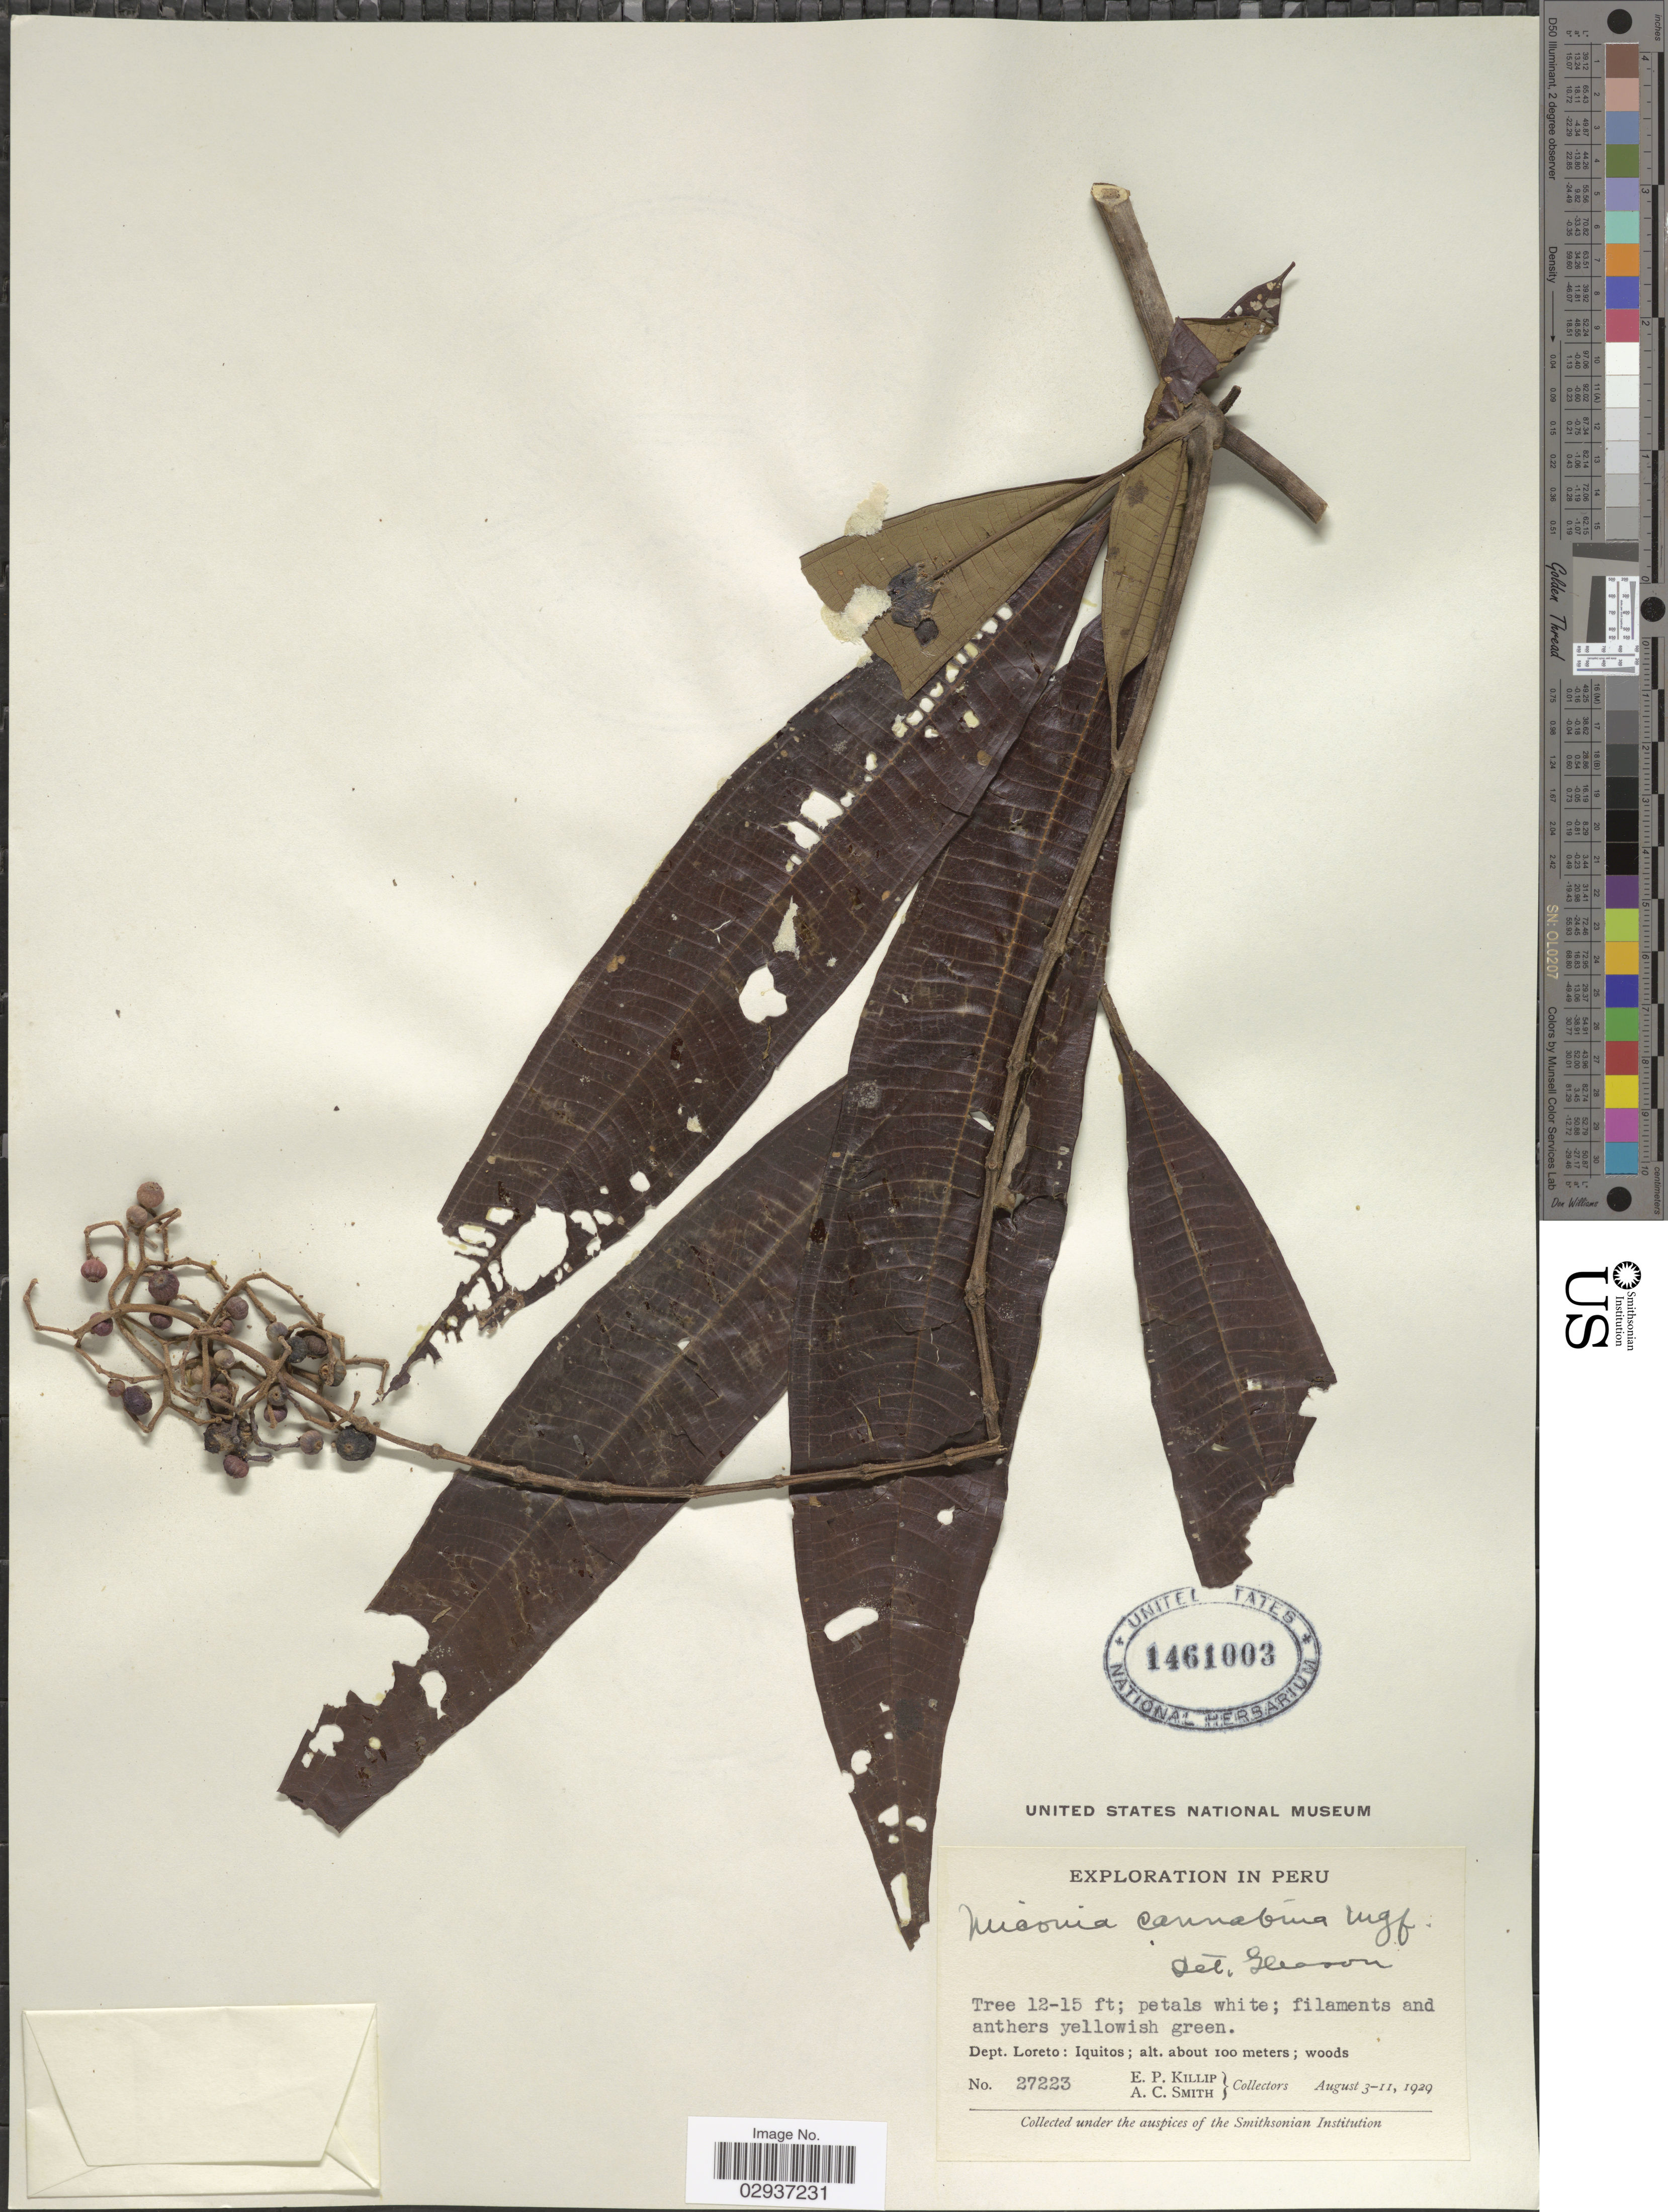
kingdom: Plantae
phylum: Tracheophyta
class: Magnoliopsida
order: Myrtales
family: Melastomataceae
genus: Miconia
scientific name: Miconia cannabina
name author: Markgr.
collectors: E. P. Killip & A. C. Smith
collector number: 27223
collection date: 1929-08-03/1929-08-11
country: Peru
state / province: Loreto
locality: Dept. Loreto: Iquitos.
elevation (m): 100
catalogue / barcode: US 1461003